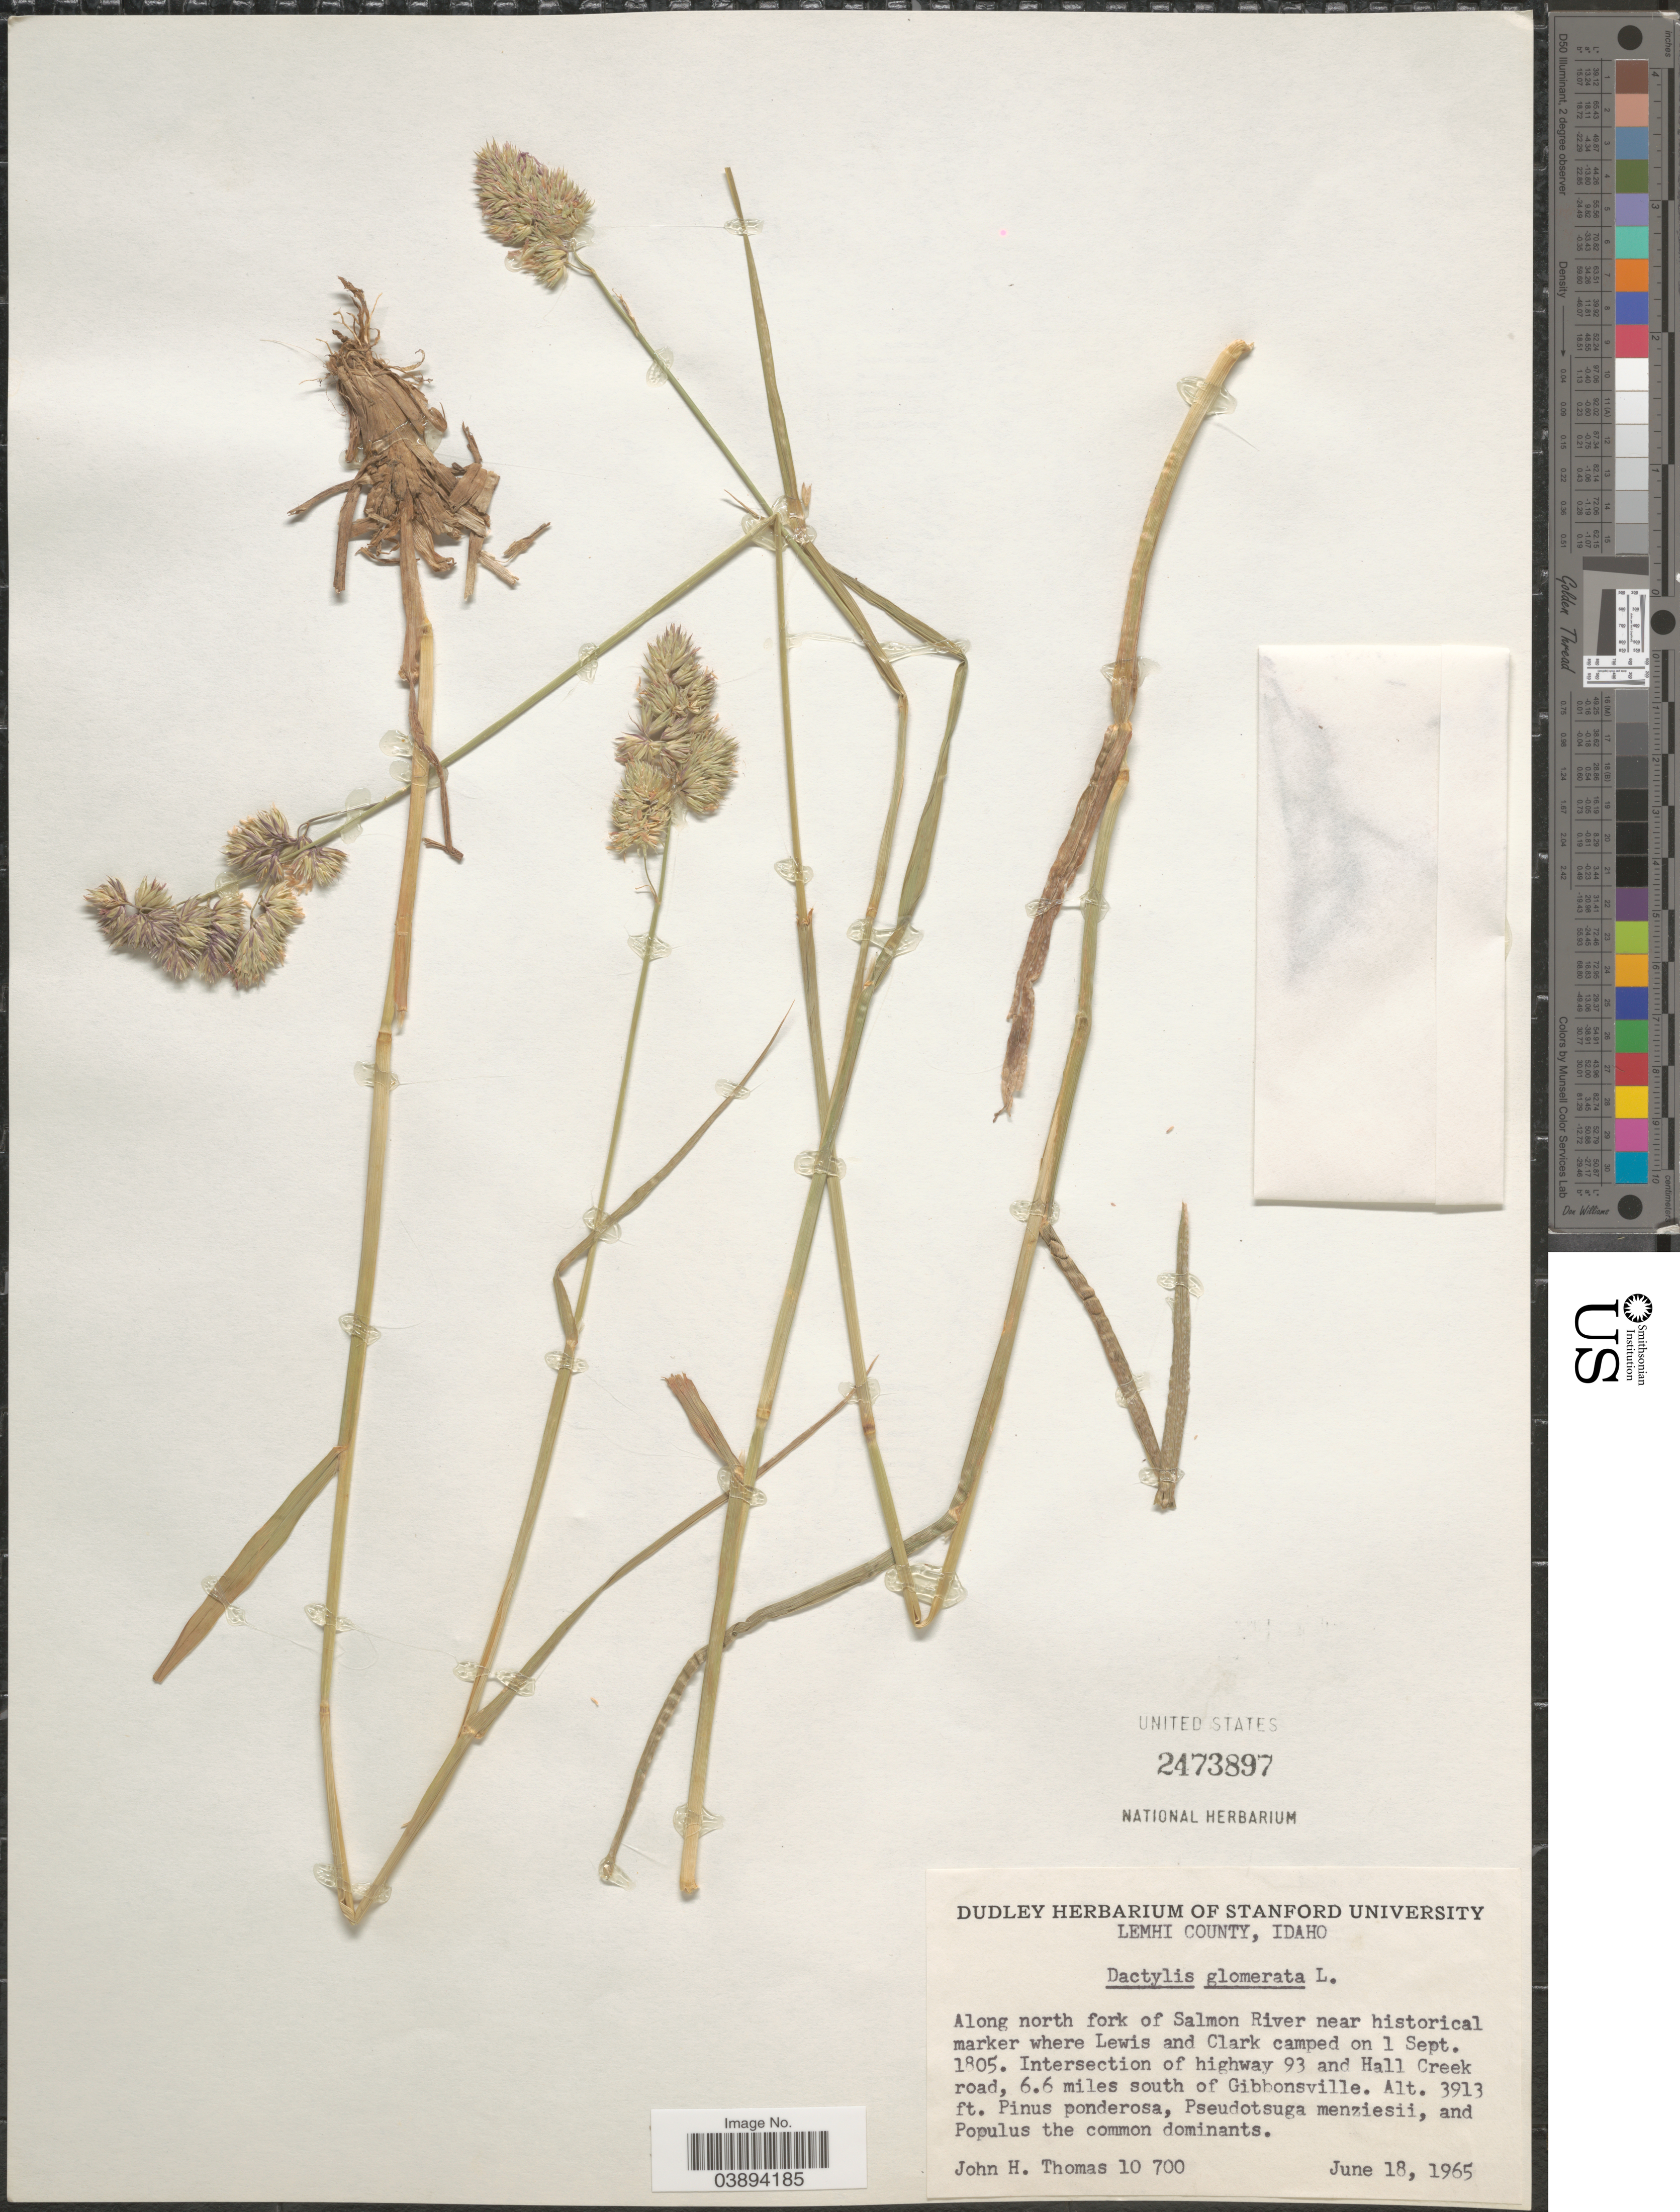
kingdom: Plantae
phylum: Tracheophyta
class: Liliopsida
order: Poales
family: Poaceae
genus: Dactylis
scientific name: Dactylis glomerata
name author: L.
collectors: J. H. Thomas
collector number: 10700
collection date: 1965-06-18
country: United States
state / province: Idaho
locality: Lemhi County. Along north fork of Salmon River near historical marker where Lewis and Clark camped. Intersection of highway 93 and Hall Creek road, 6.6 miles south of Gibbonsville.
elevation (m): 1193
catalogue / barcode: US 2473897